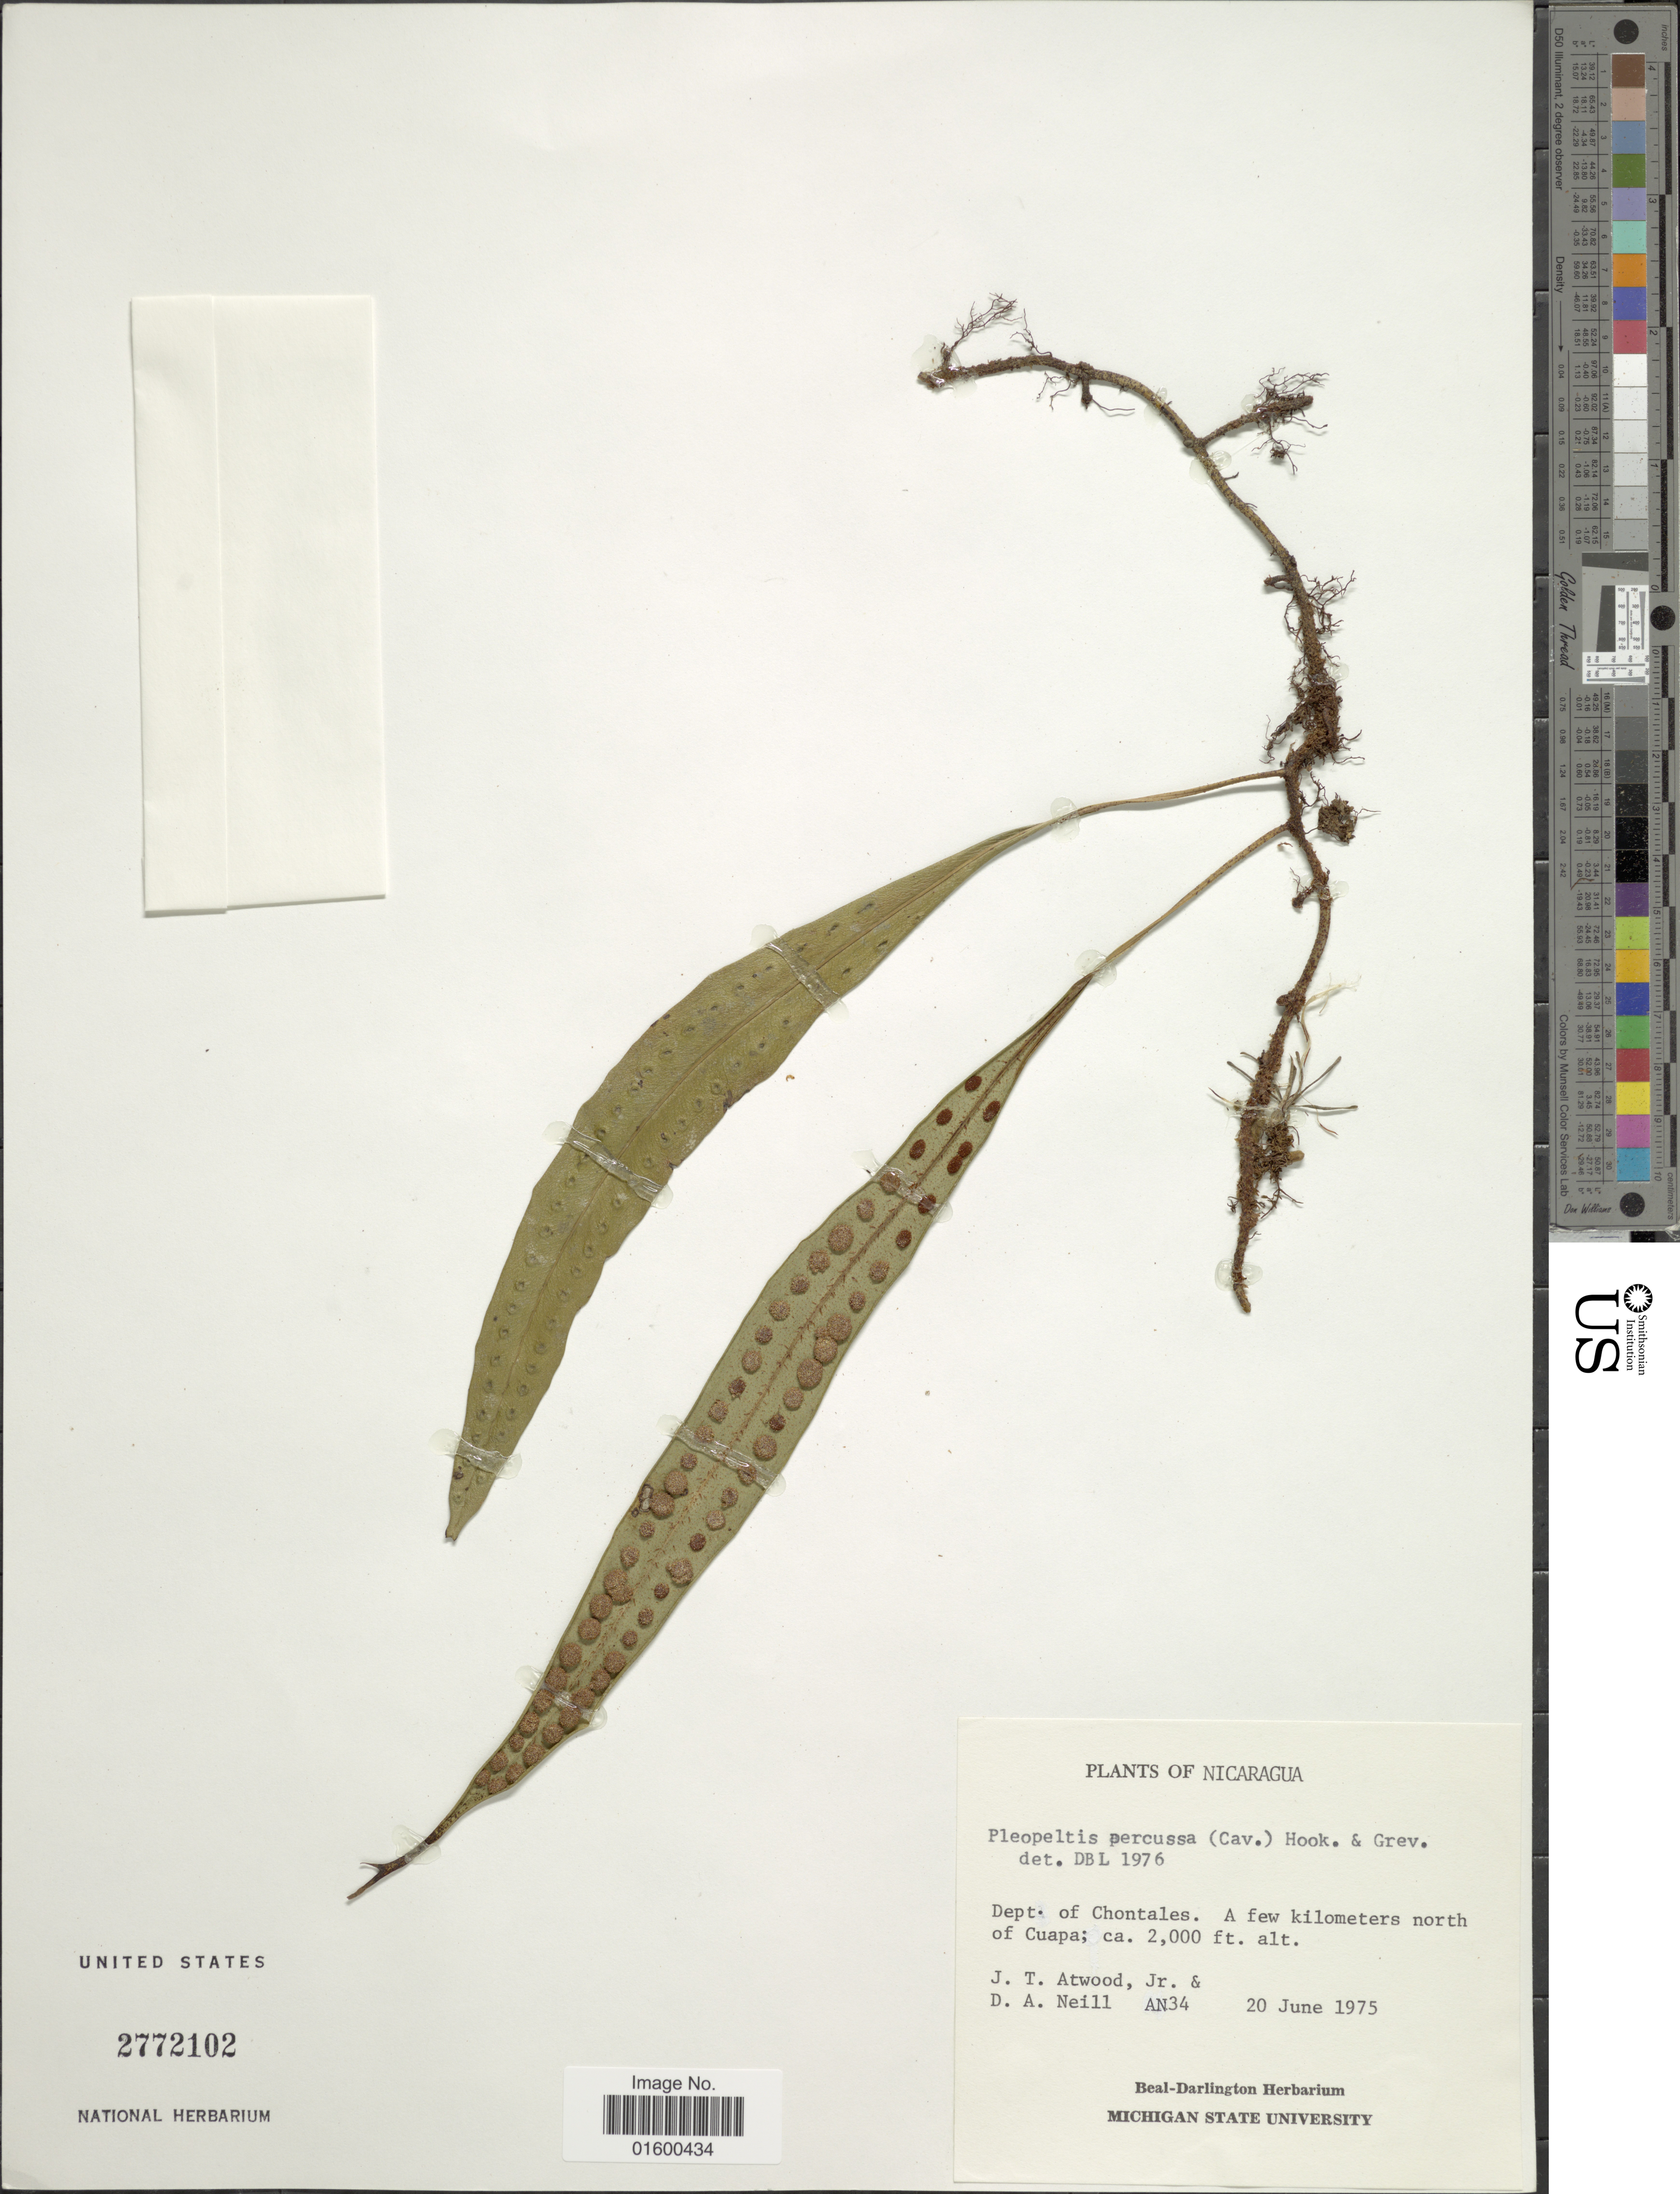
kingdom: Plantae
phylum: Tracheophyta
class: Polypodiopsida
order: Polypodiales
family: Polypodiaceae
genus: Microgramma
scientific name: Microgramma percussa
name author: (Cav.) de la Sota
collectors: J. T. Atwood & D. A. Neill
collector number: AN34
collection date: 1975-06-20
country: Nicaragua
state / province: Chontales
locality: Dept. of Chontales, a few kilometers north of Cuapa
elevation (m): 610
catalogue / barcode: US 2772102